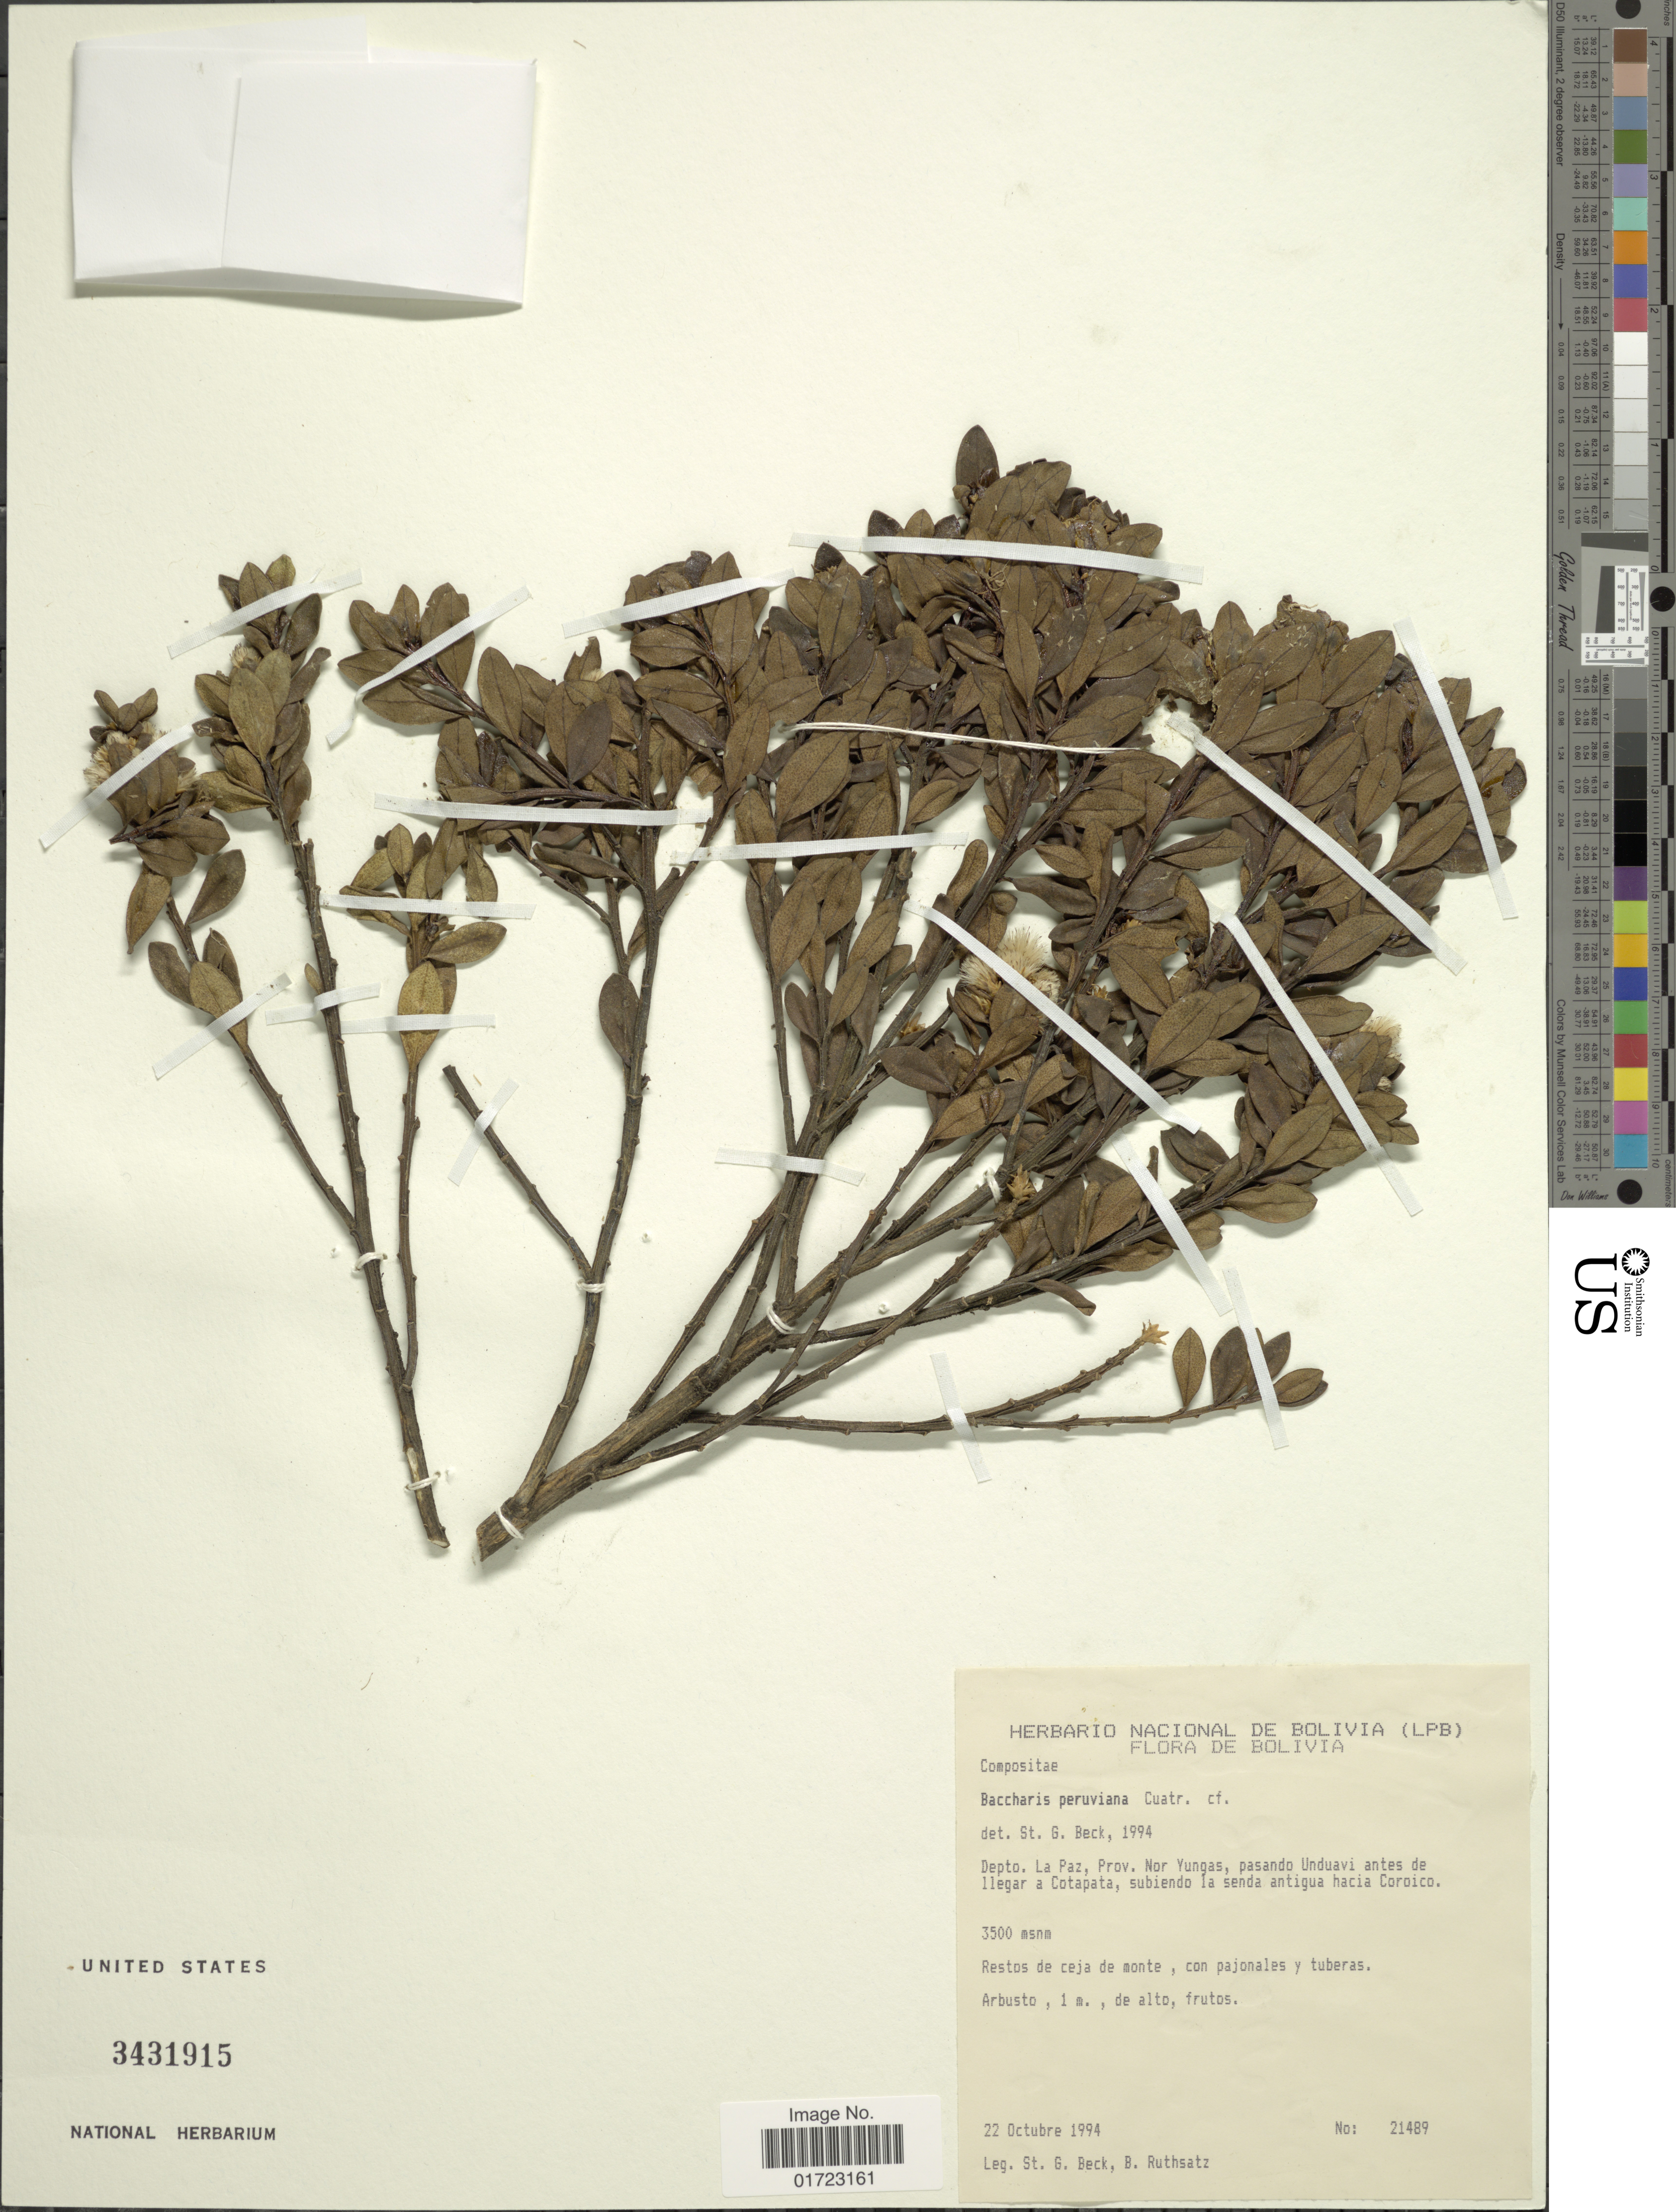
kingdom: Plantae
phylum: Tracheophyta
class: Magnoliopsida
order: Asterales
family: Asteraceae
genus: Baccharis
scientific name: Baccharis peruviana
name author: Cuatrec.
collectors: S. G. Beck & B. Ruthsatz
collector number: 21489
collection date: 1994-10-22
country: Bolivia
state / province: La Paz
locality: Prov. Nor Yungas, pasando Unduavi ants de llegar a Cotapata, subiendo la senda antigua hacia Coroico.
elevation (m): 3500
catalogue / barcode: US 3431915